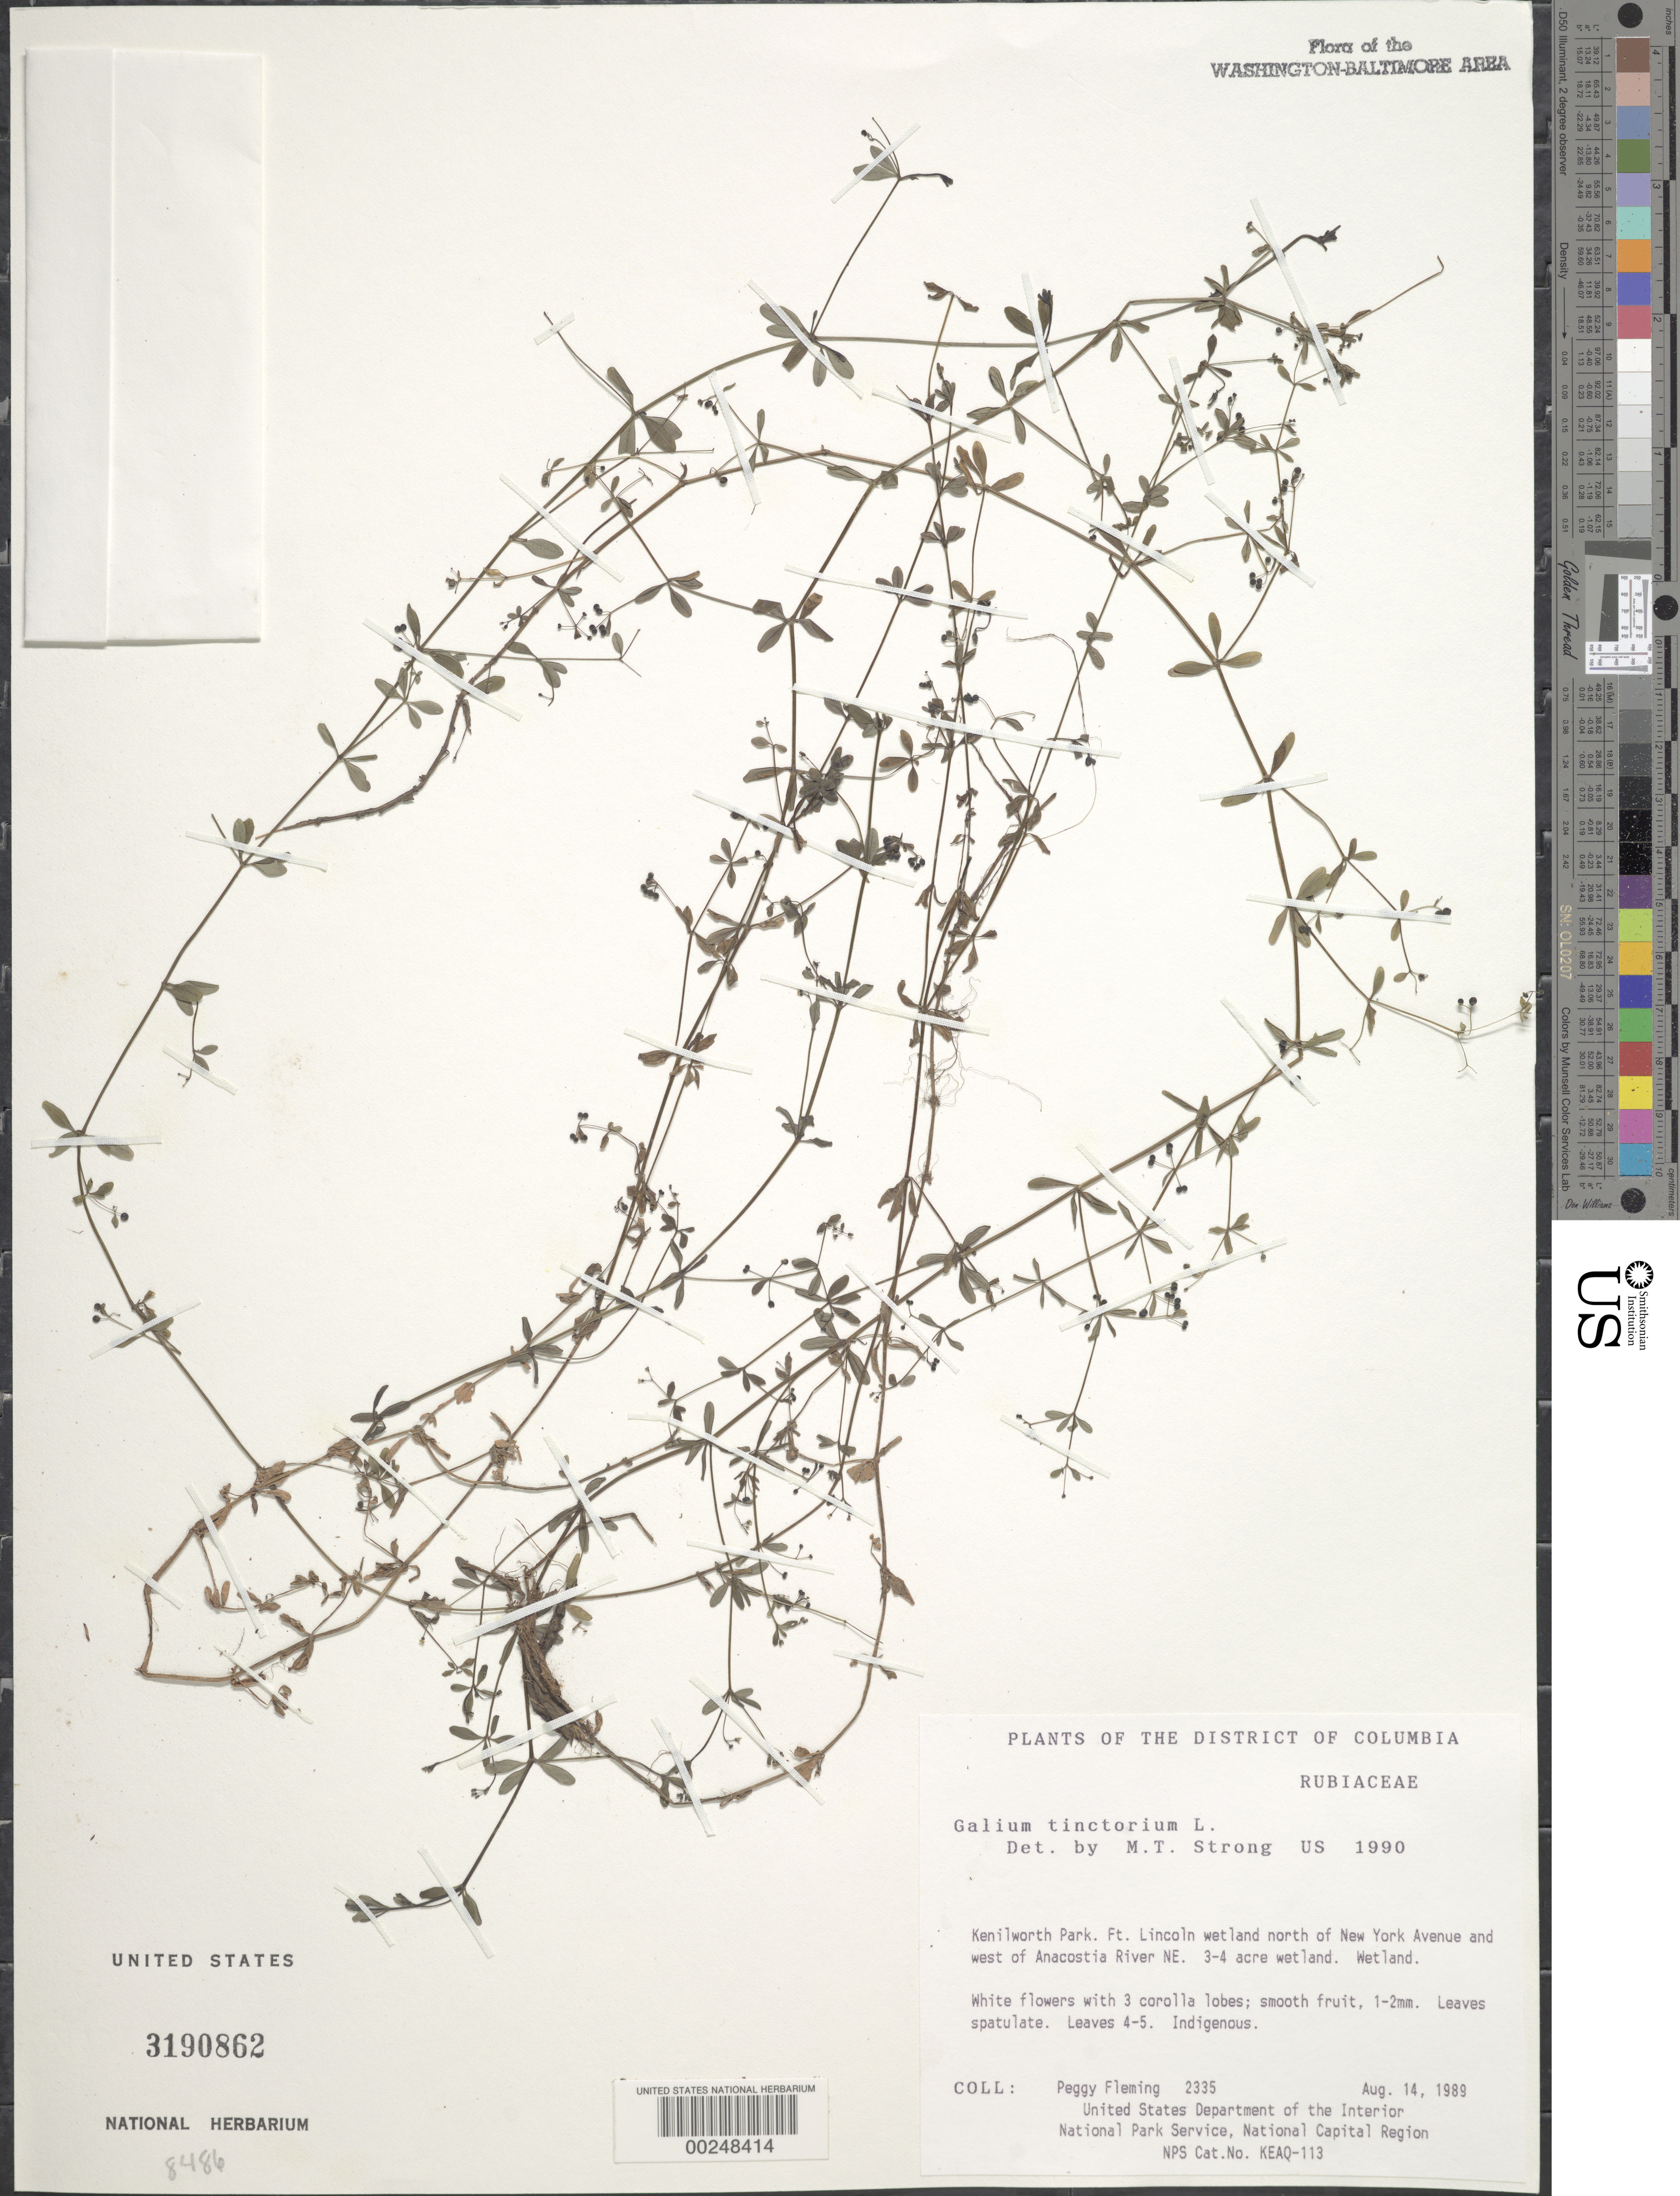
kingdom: Plantae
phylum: Tracheophyta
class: Magnoliopsida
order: Gentianales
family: Rubiaceae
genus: Galium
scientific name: Galium tinctorium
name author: (L.) Scop.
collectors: P. Fleming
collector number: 2335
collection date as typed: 14 Aug 1989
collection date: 1989-08-14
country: United States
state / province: District of Columbia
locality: Kenilworth Park, Ft Lincoln wetland N of New York Ave, W of Anacostia River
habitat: Wetland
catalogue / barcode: US 3190862